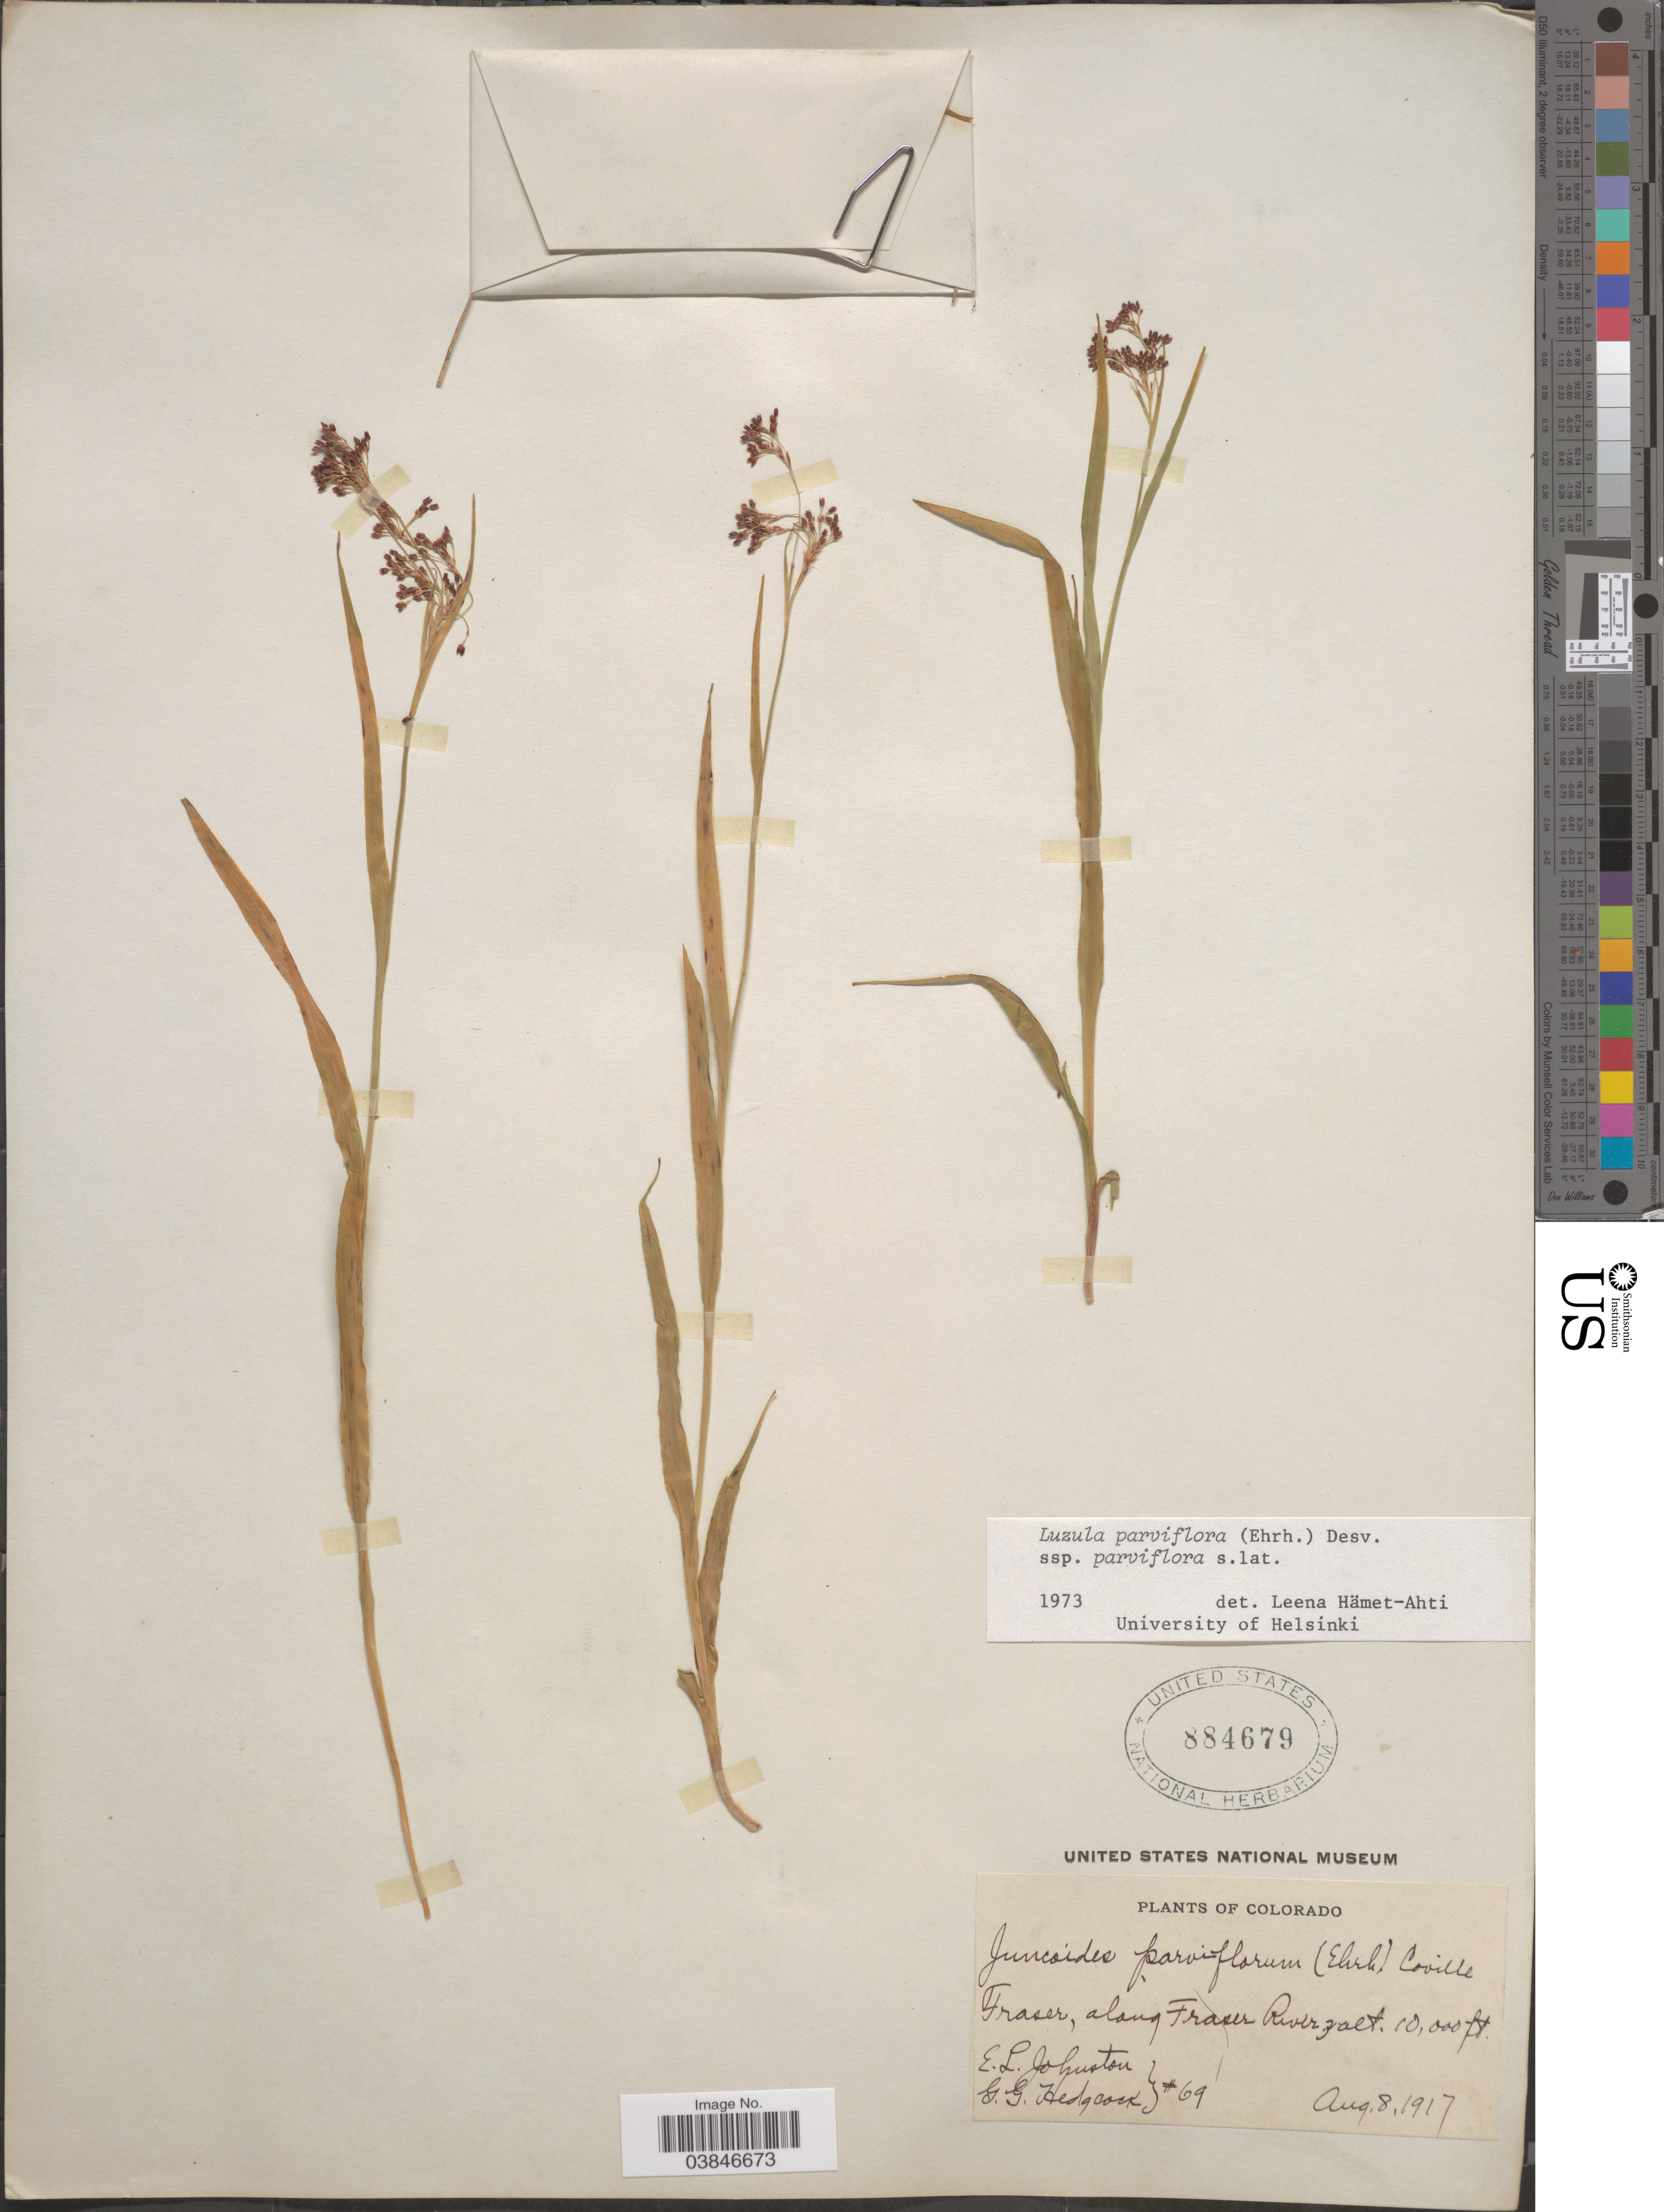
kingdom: Plantae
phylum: Tracheophyta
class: Liliopsida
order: Poales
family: Juncaceae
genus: Luzula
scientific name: Luzula parviflora subsp. parviflora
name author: (Ehrh.) Desv.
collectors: E. L. Johnston & G. Hedgcock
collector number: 69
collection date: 1917-08-08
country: United States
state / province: Colorado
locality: Fraser, along Fraser River.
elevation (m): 3048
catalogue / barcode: US 884679